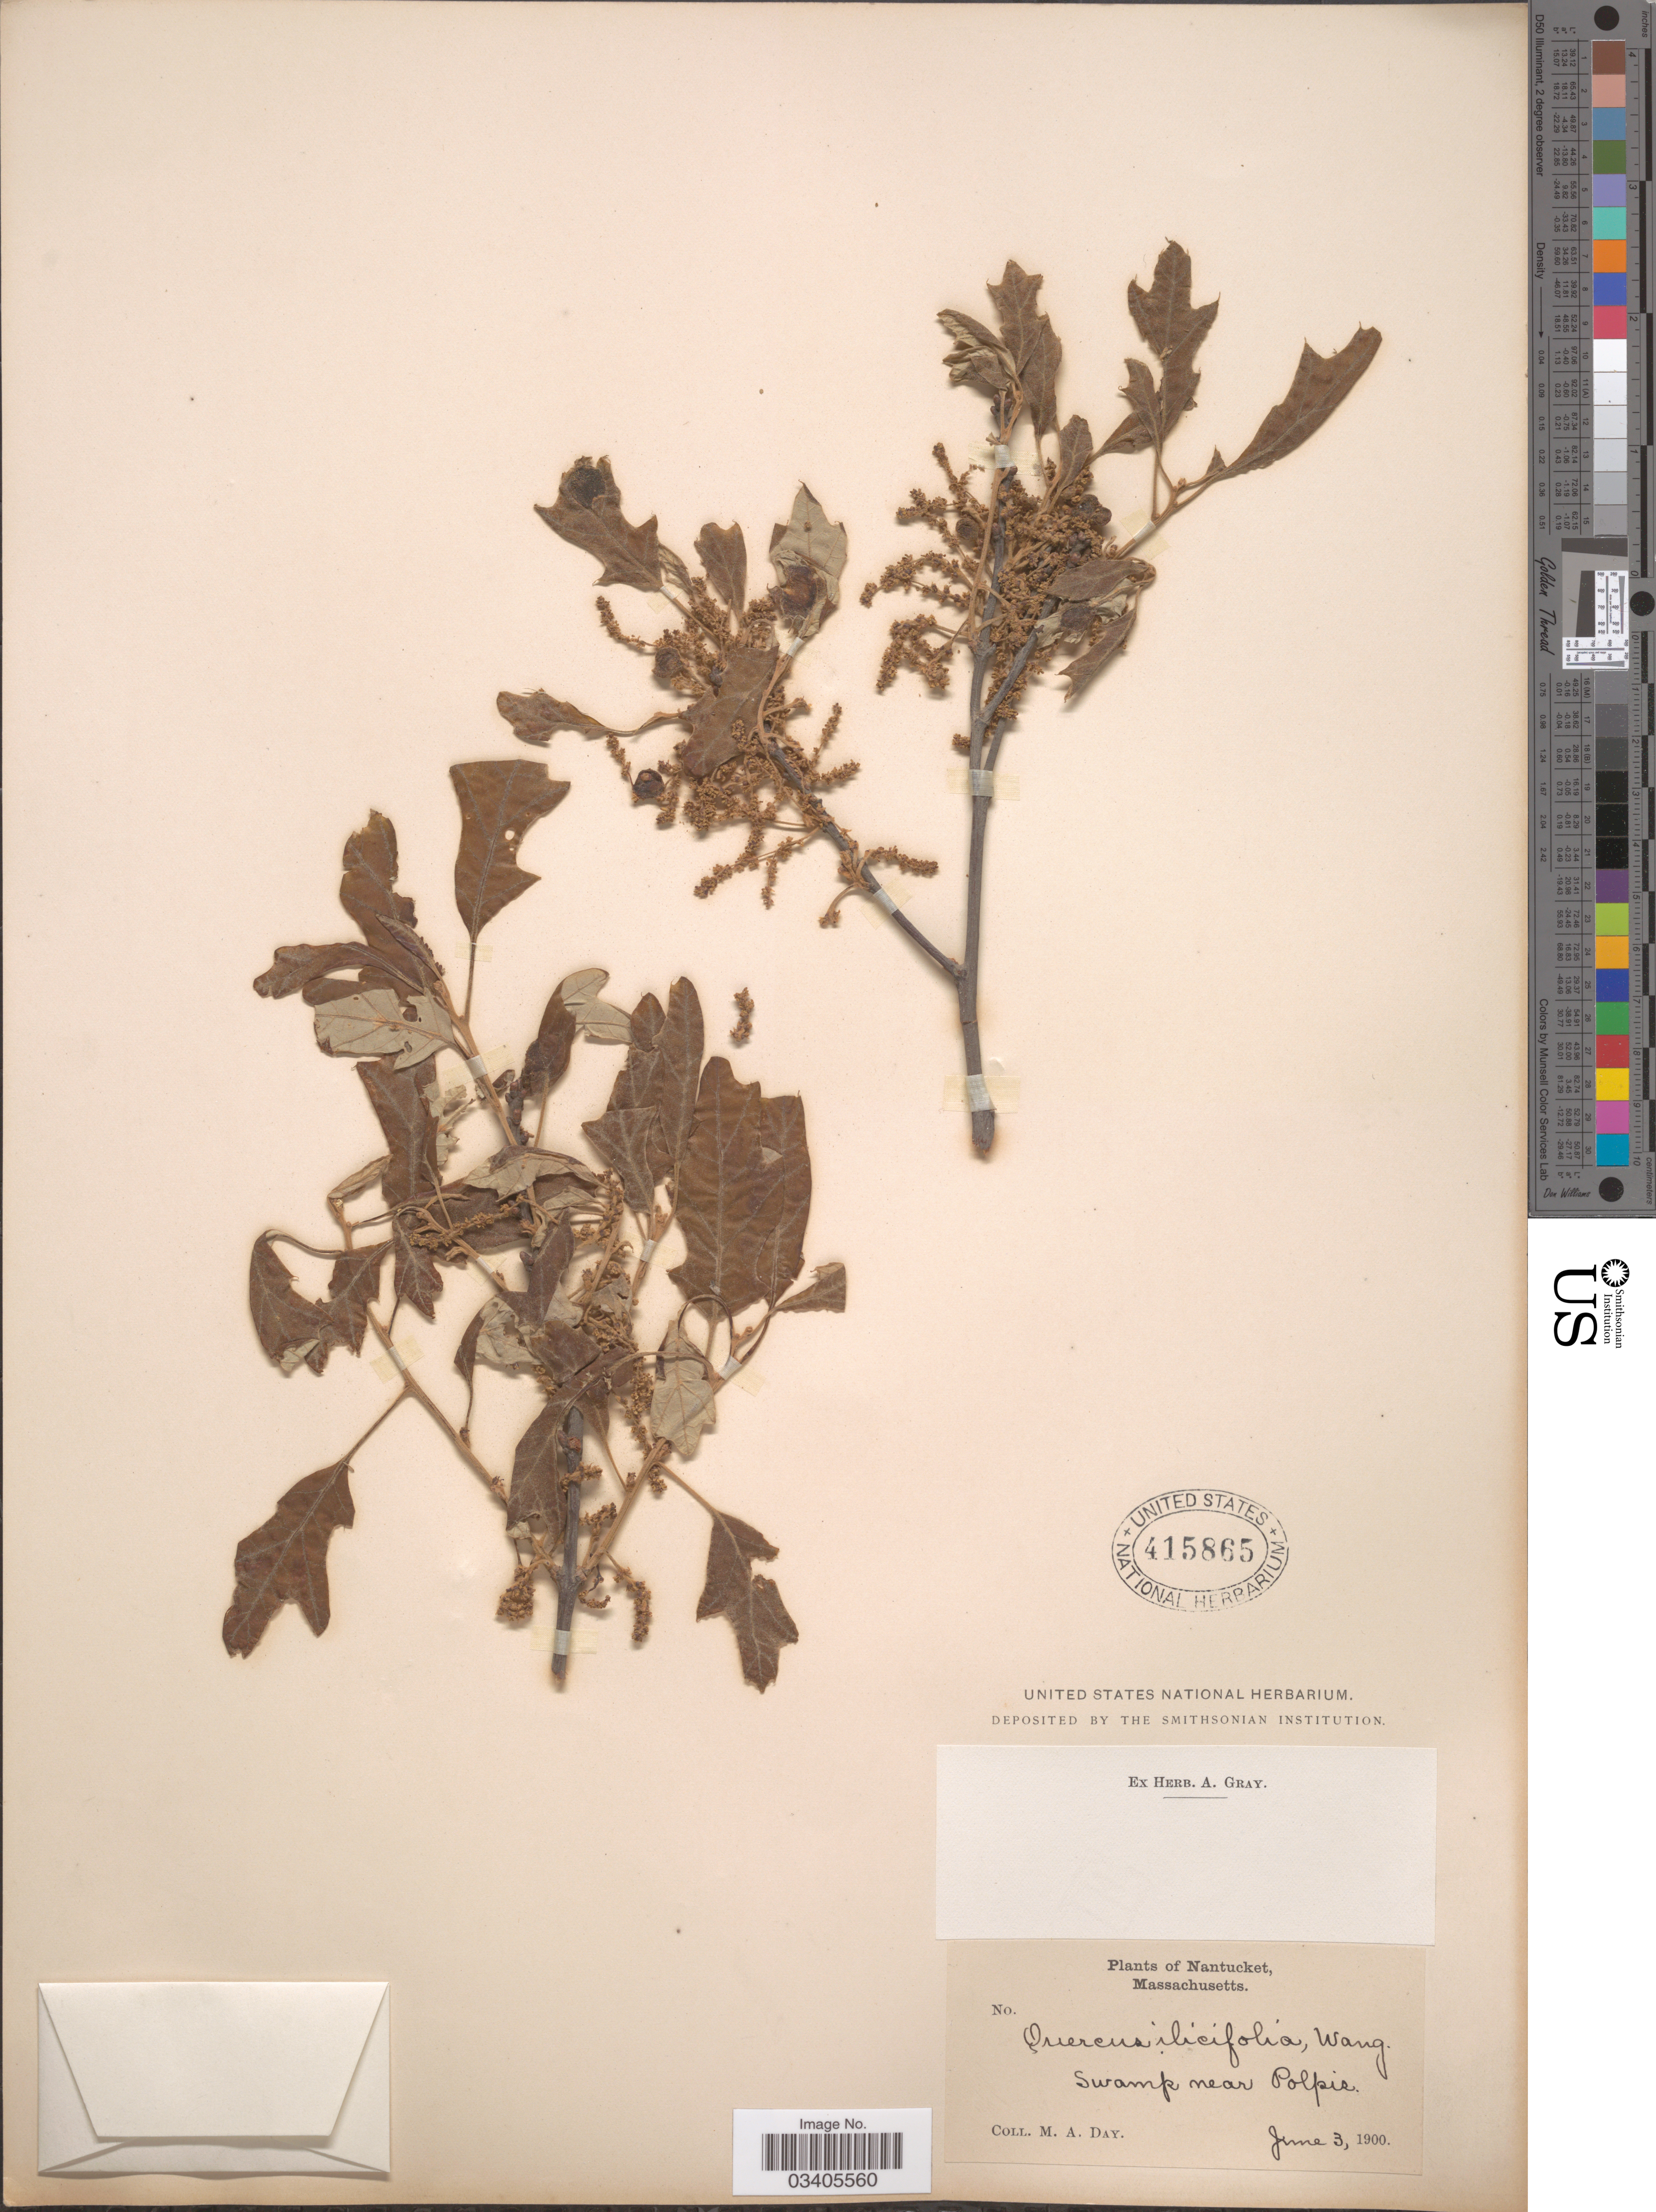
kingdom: Plantae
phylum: Tracheophyta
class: Magnoliopsida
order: Fagales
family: Fagaceae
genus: Quercus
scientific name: Quercus ilicifolia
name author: Wangenh.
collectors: M. Day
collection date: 1900-06-03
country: United States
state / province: Massachusetts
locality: Nantucket. Swamp near Polpis.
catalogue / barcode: US 415865